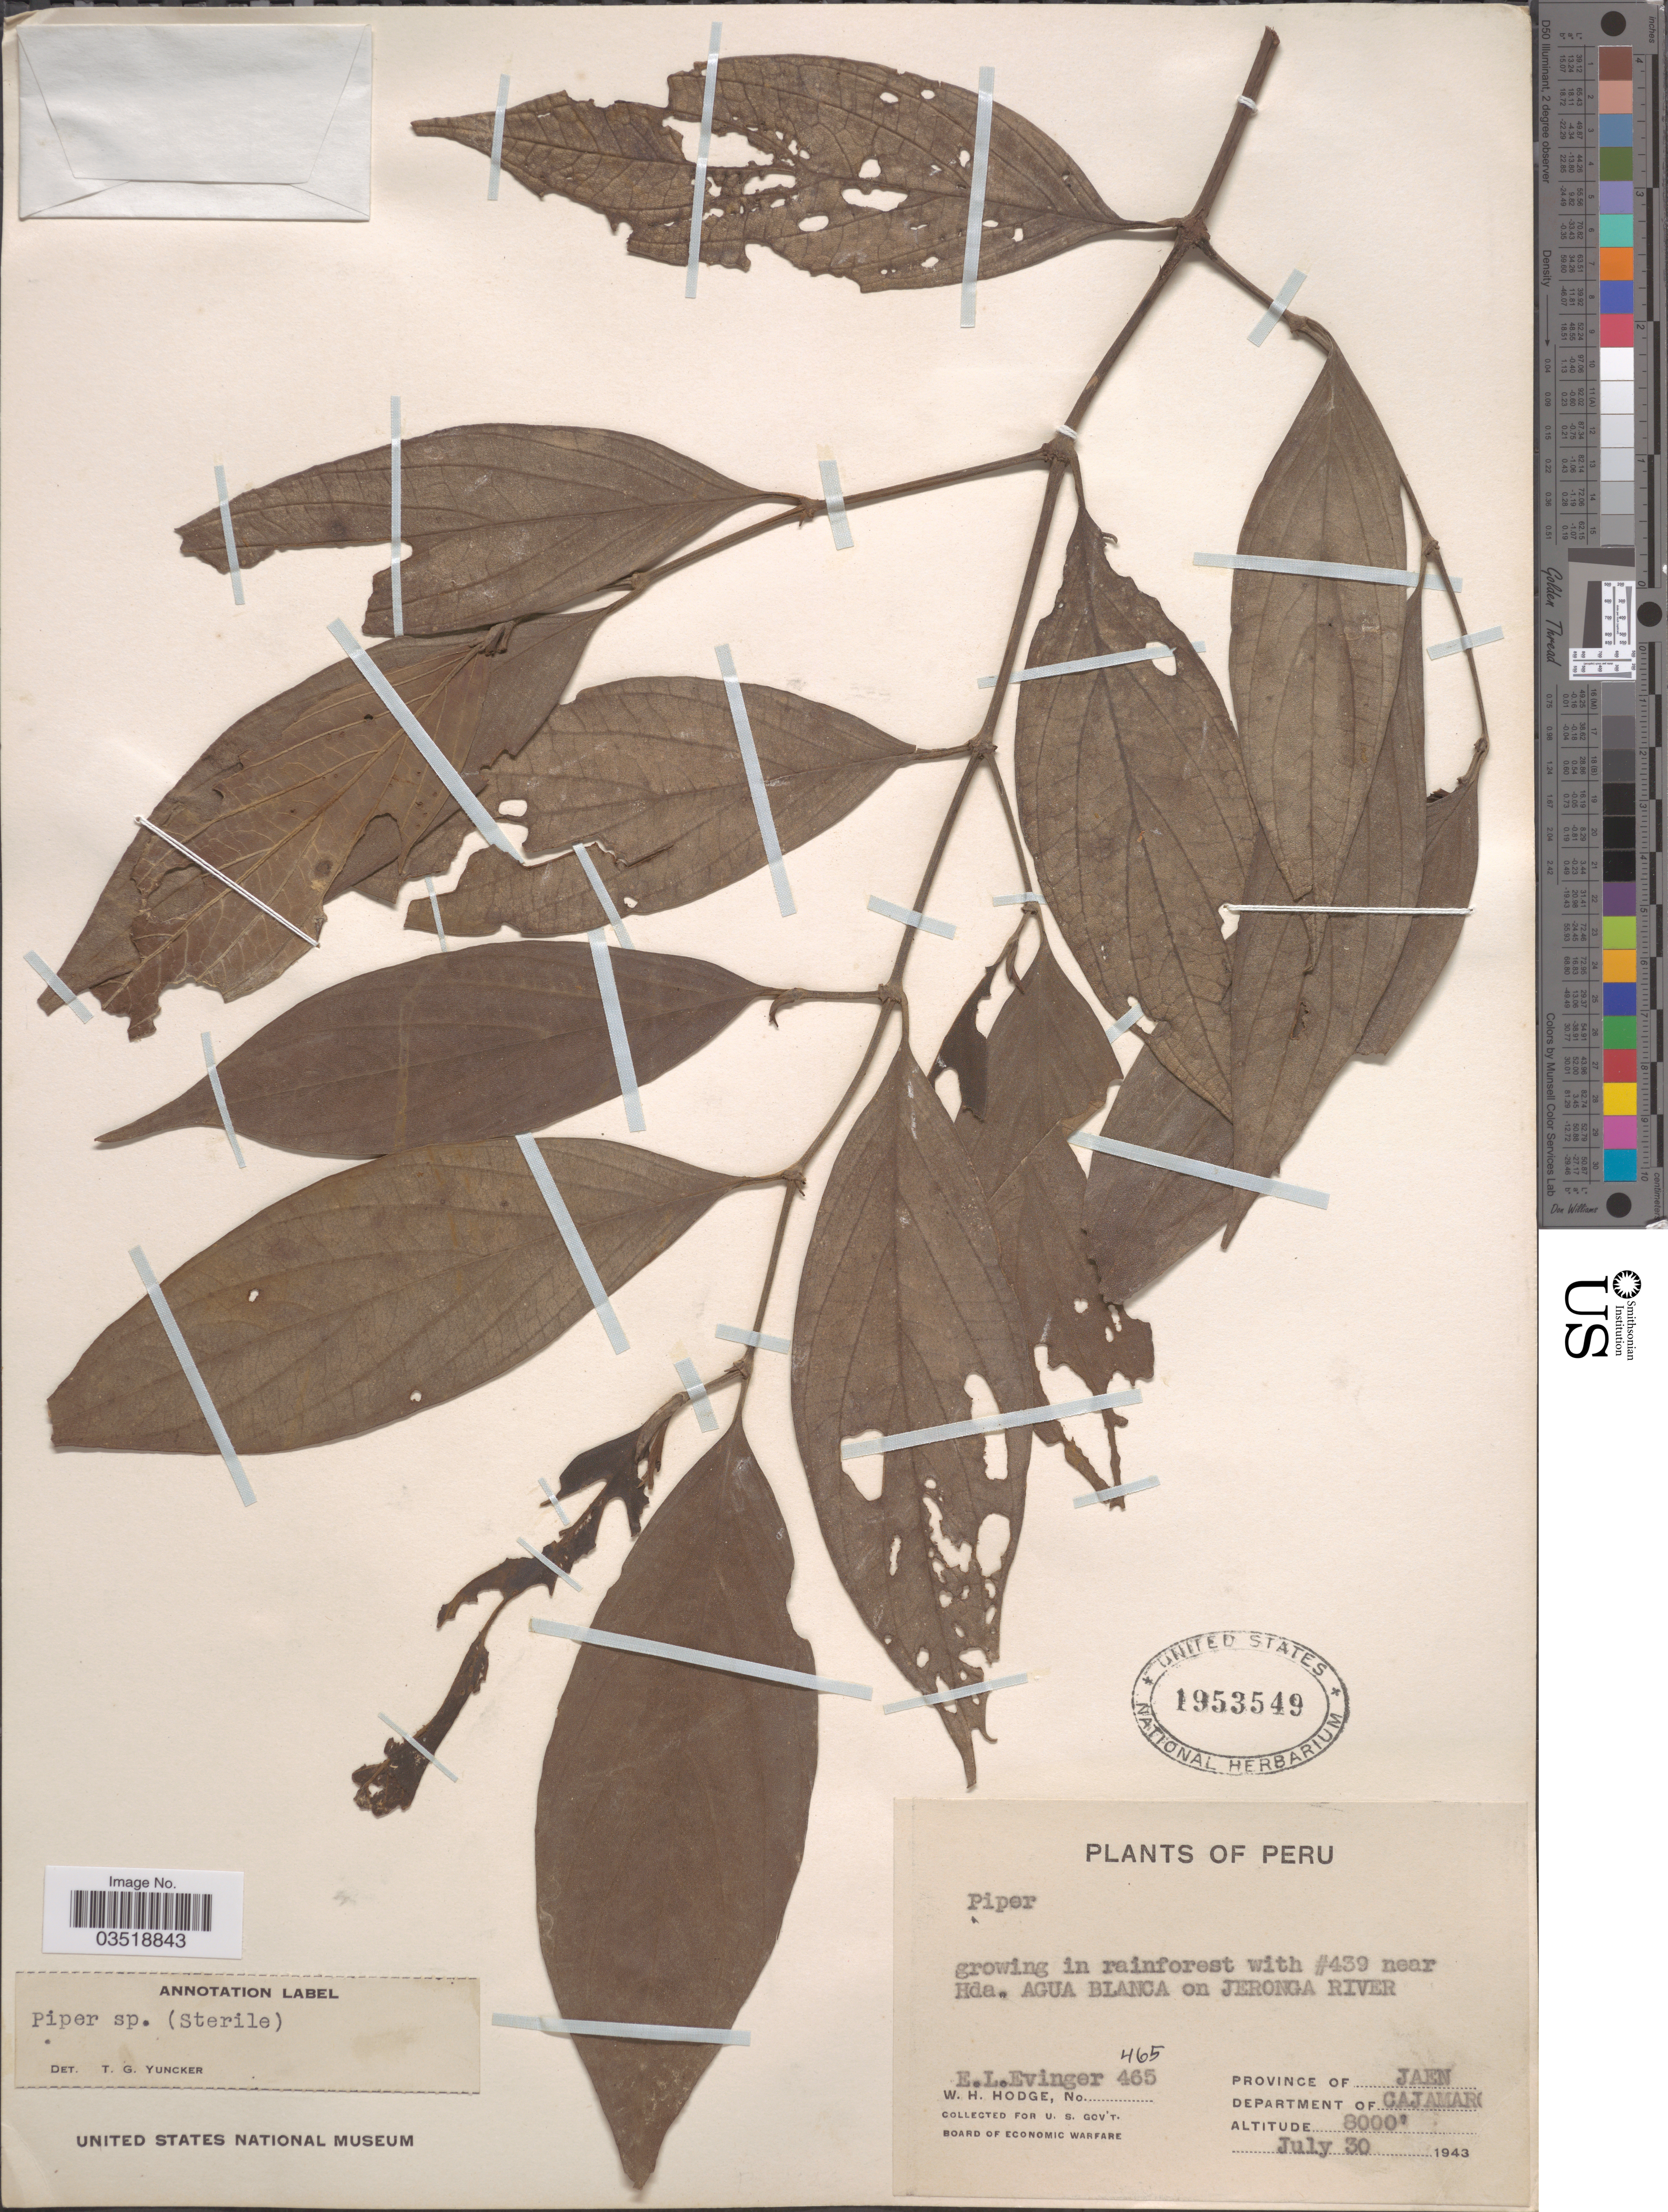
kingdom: Plantae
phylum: Tracheophyta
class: Magnoliopsida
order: Piperales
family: Piperaceae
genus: Piper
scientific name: Piper sp.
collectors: E. Evinger & W. Hodge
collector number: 465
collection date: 1943-07-30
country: Peru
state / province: Cajamarca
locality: Near Hda. Agua Blanca on Jeronga River. Province of Jaen. Department of Cajamar.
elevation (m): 2438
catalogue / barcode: US 1953549